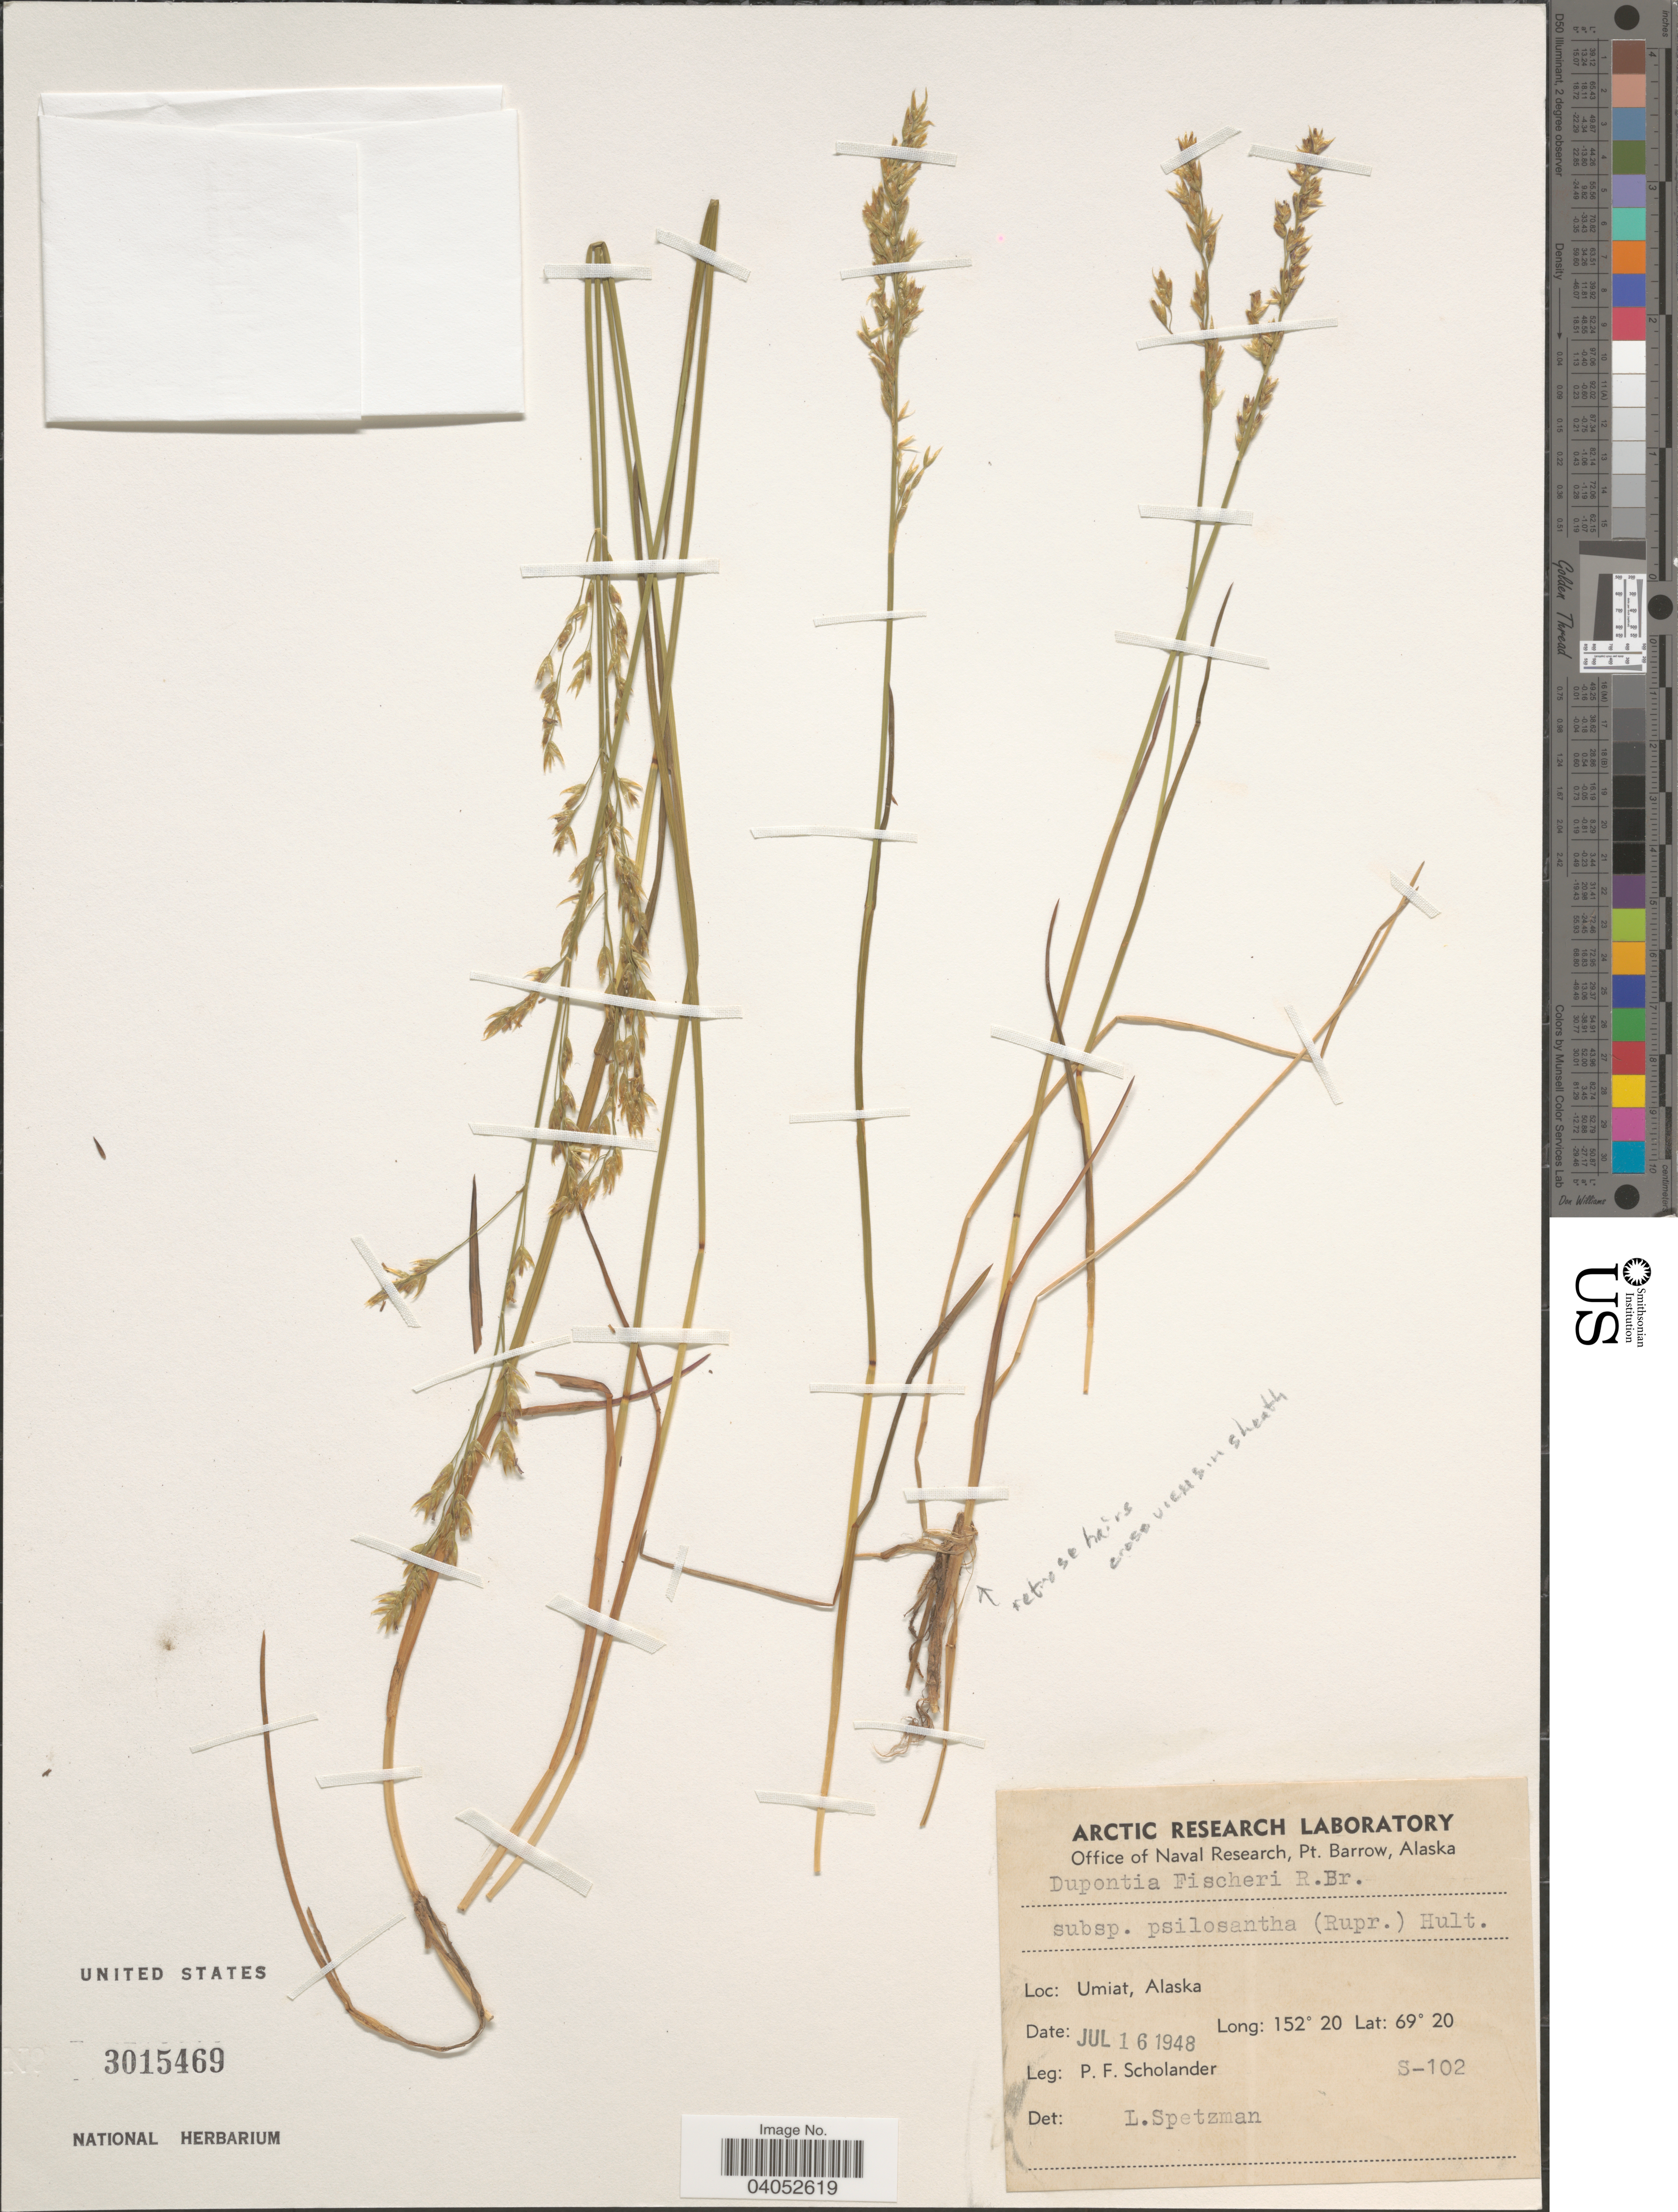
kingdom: Plantae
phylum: Tracheophyta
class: Liliopsida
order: Poales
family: Poaceae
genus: Dupontia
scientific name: Dupontia fisheri subsp. psilosantha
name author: (Rupr.) Hultén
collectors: P. Scholander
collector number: S-102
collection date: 1948-07-16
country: United States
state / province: Alaska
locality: Umiat.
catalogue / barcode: US 3015469